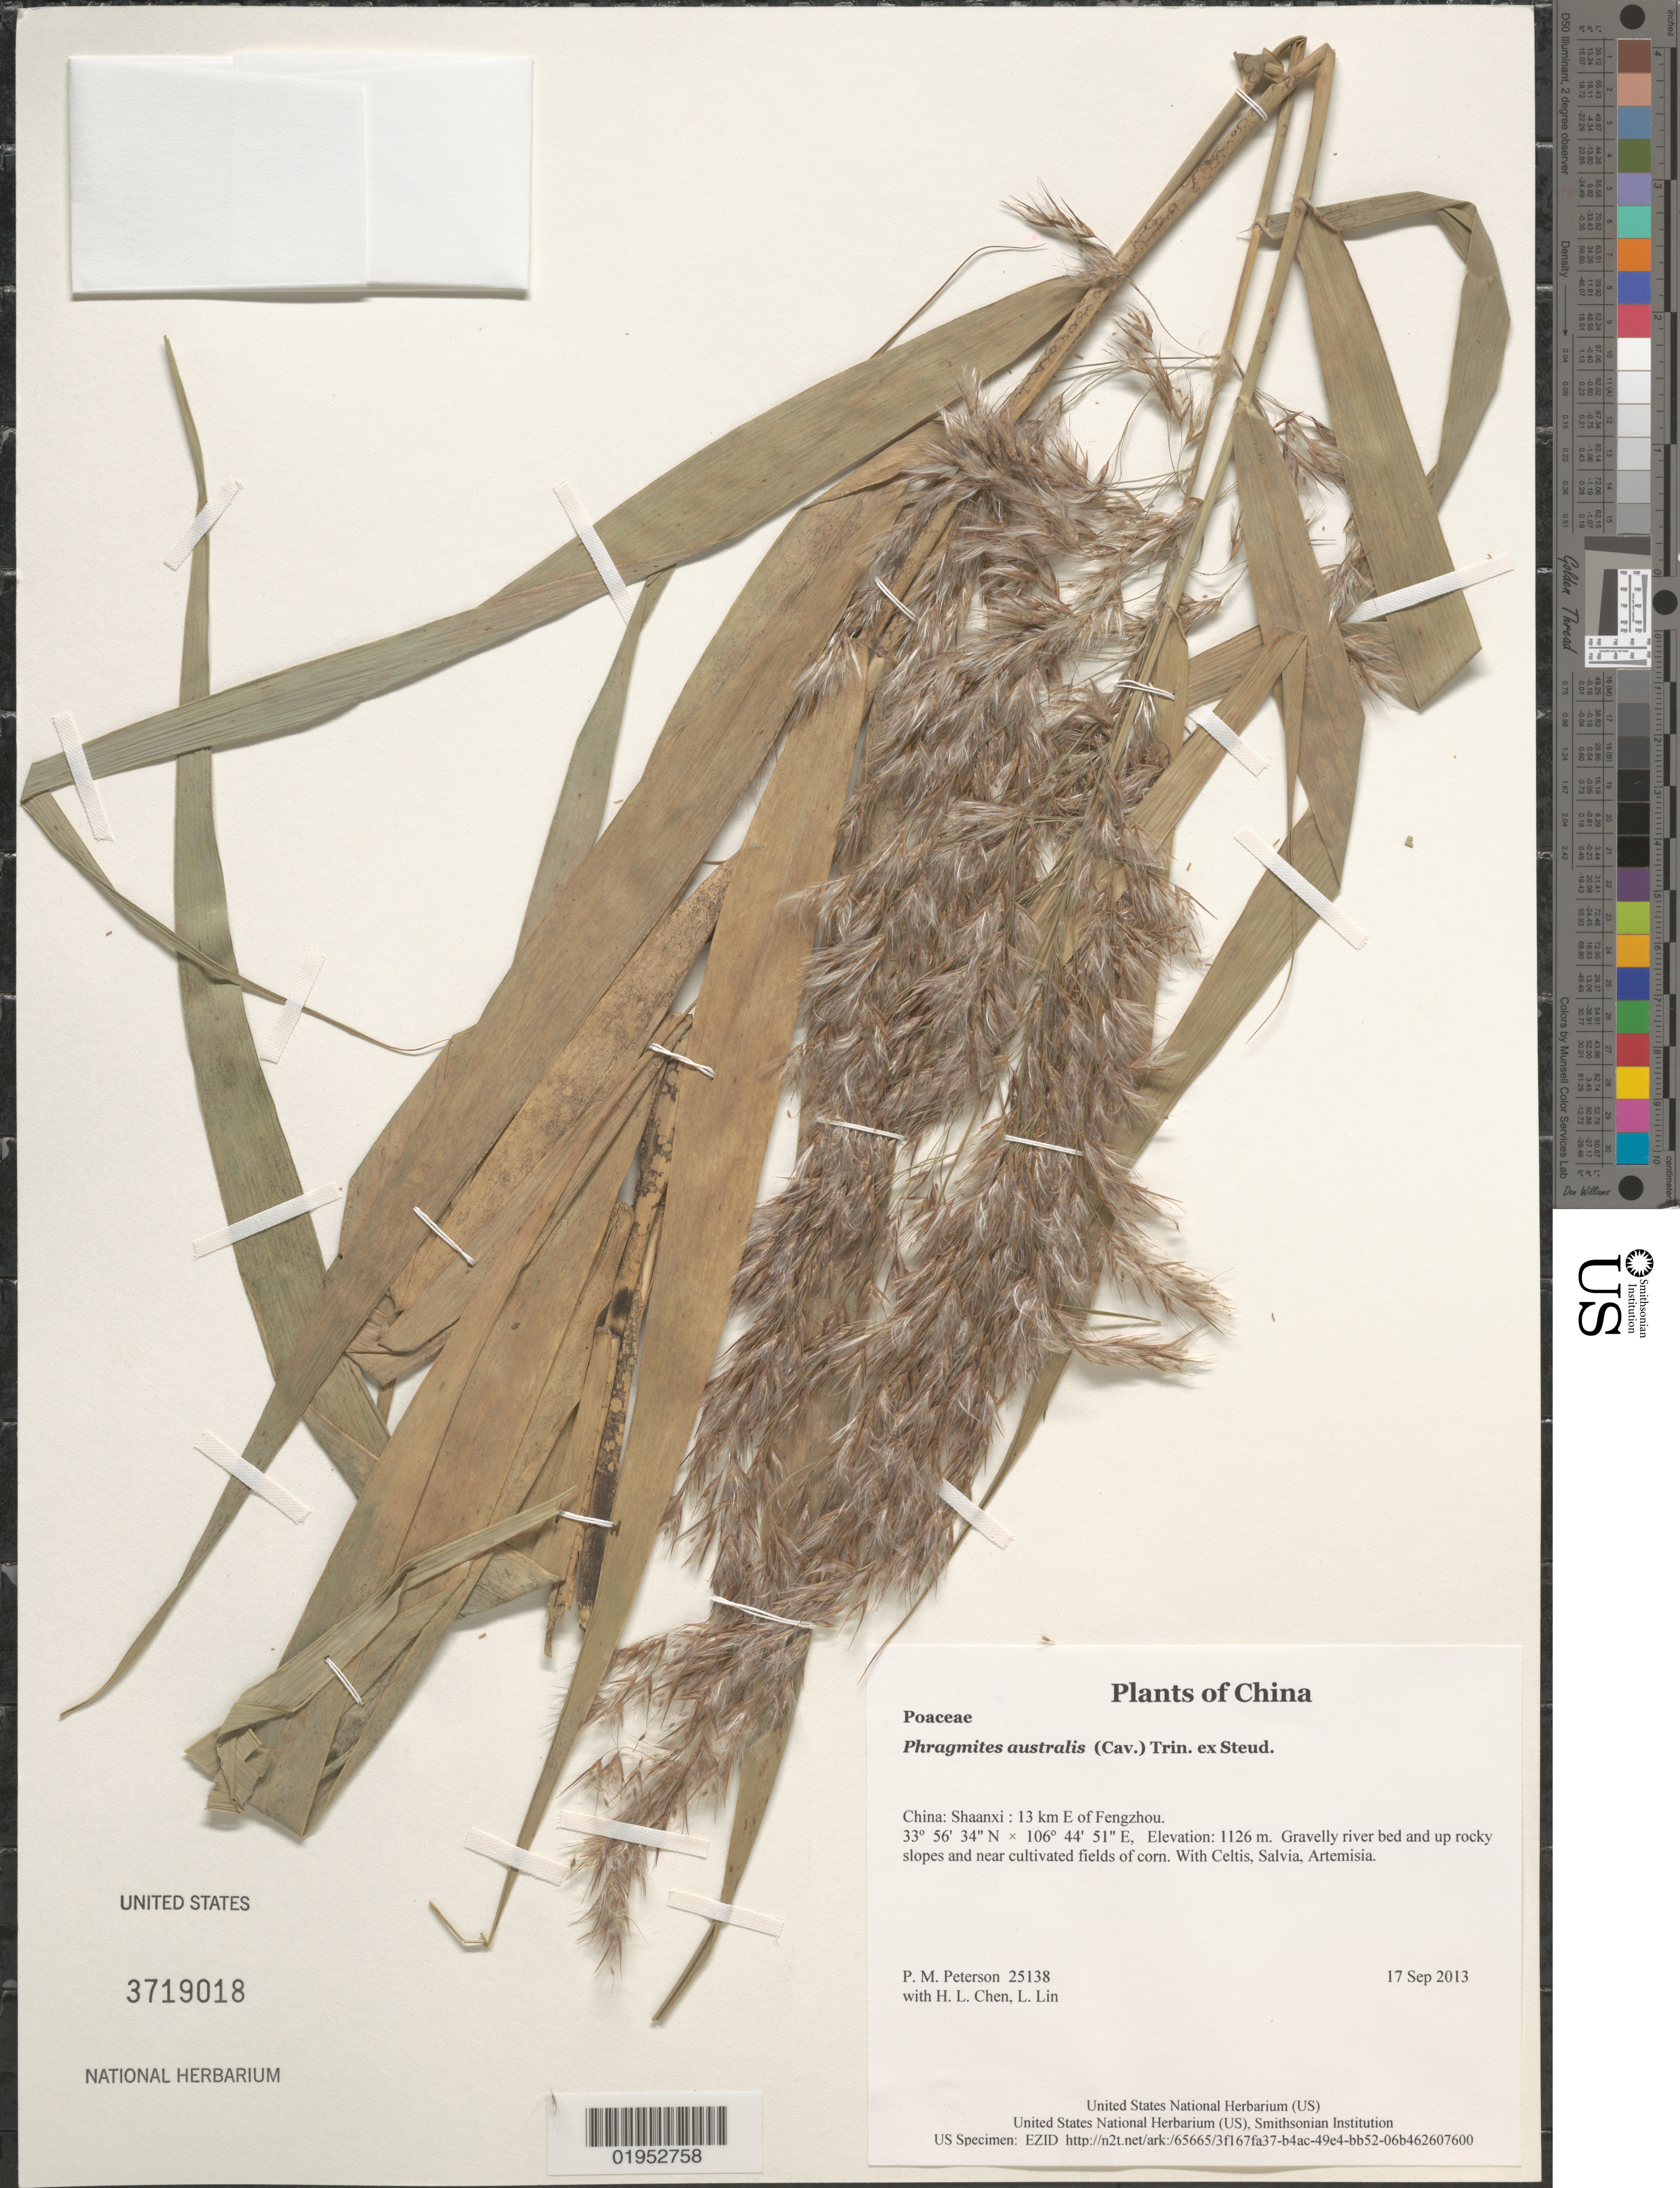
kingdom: Plantae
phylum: Tracheophyta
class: Liliopsida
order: Poales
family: Poaceae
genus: Phragmites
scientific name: Phragmites australis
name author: (Cav.) Trin. ex Steud.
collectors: P. M. Peterson, H. L. Chen & L. Lin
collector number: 25138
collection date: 2013-09-17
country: China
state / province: Shaanxi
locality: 13 km E of Fengzhou.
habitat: Gravelly river bed and up rocky slopes and near cultivated fields of corn.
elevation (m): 1126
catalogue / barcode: US 3719018